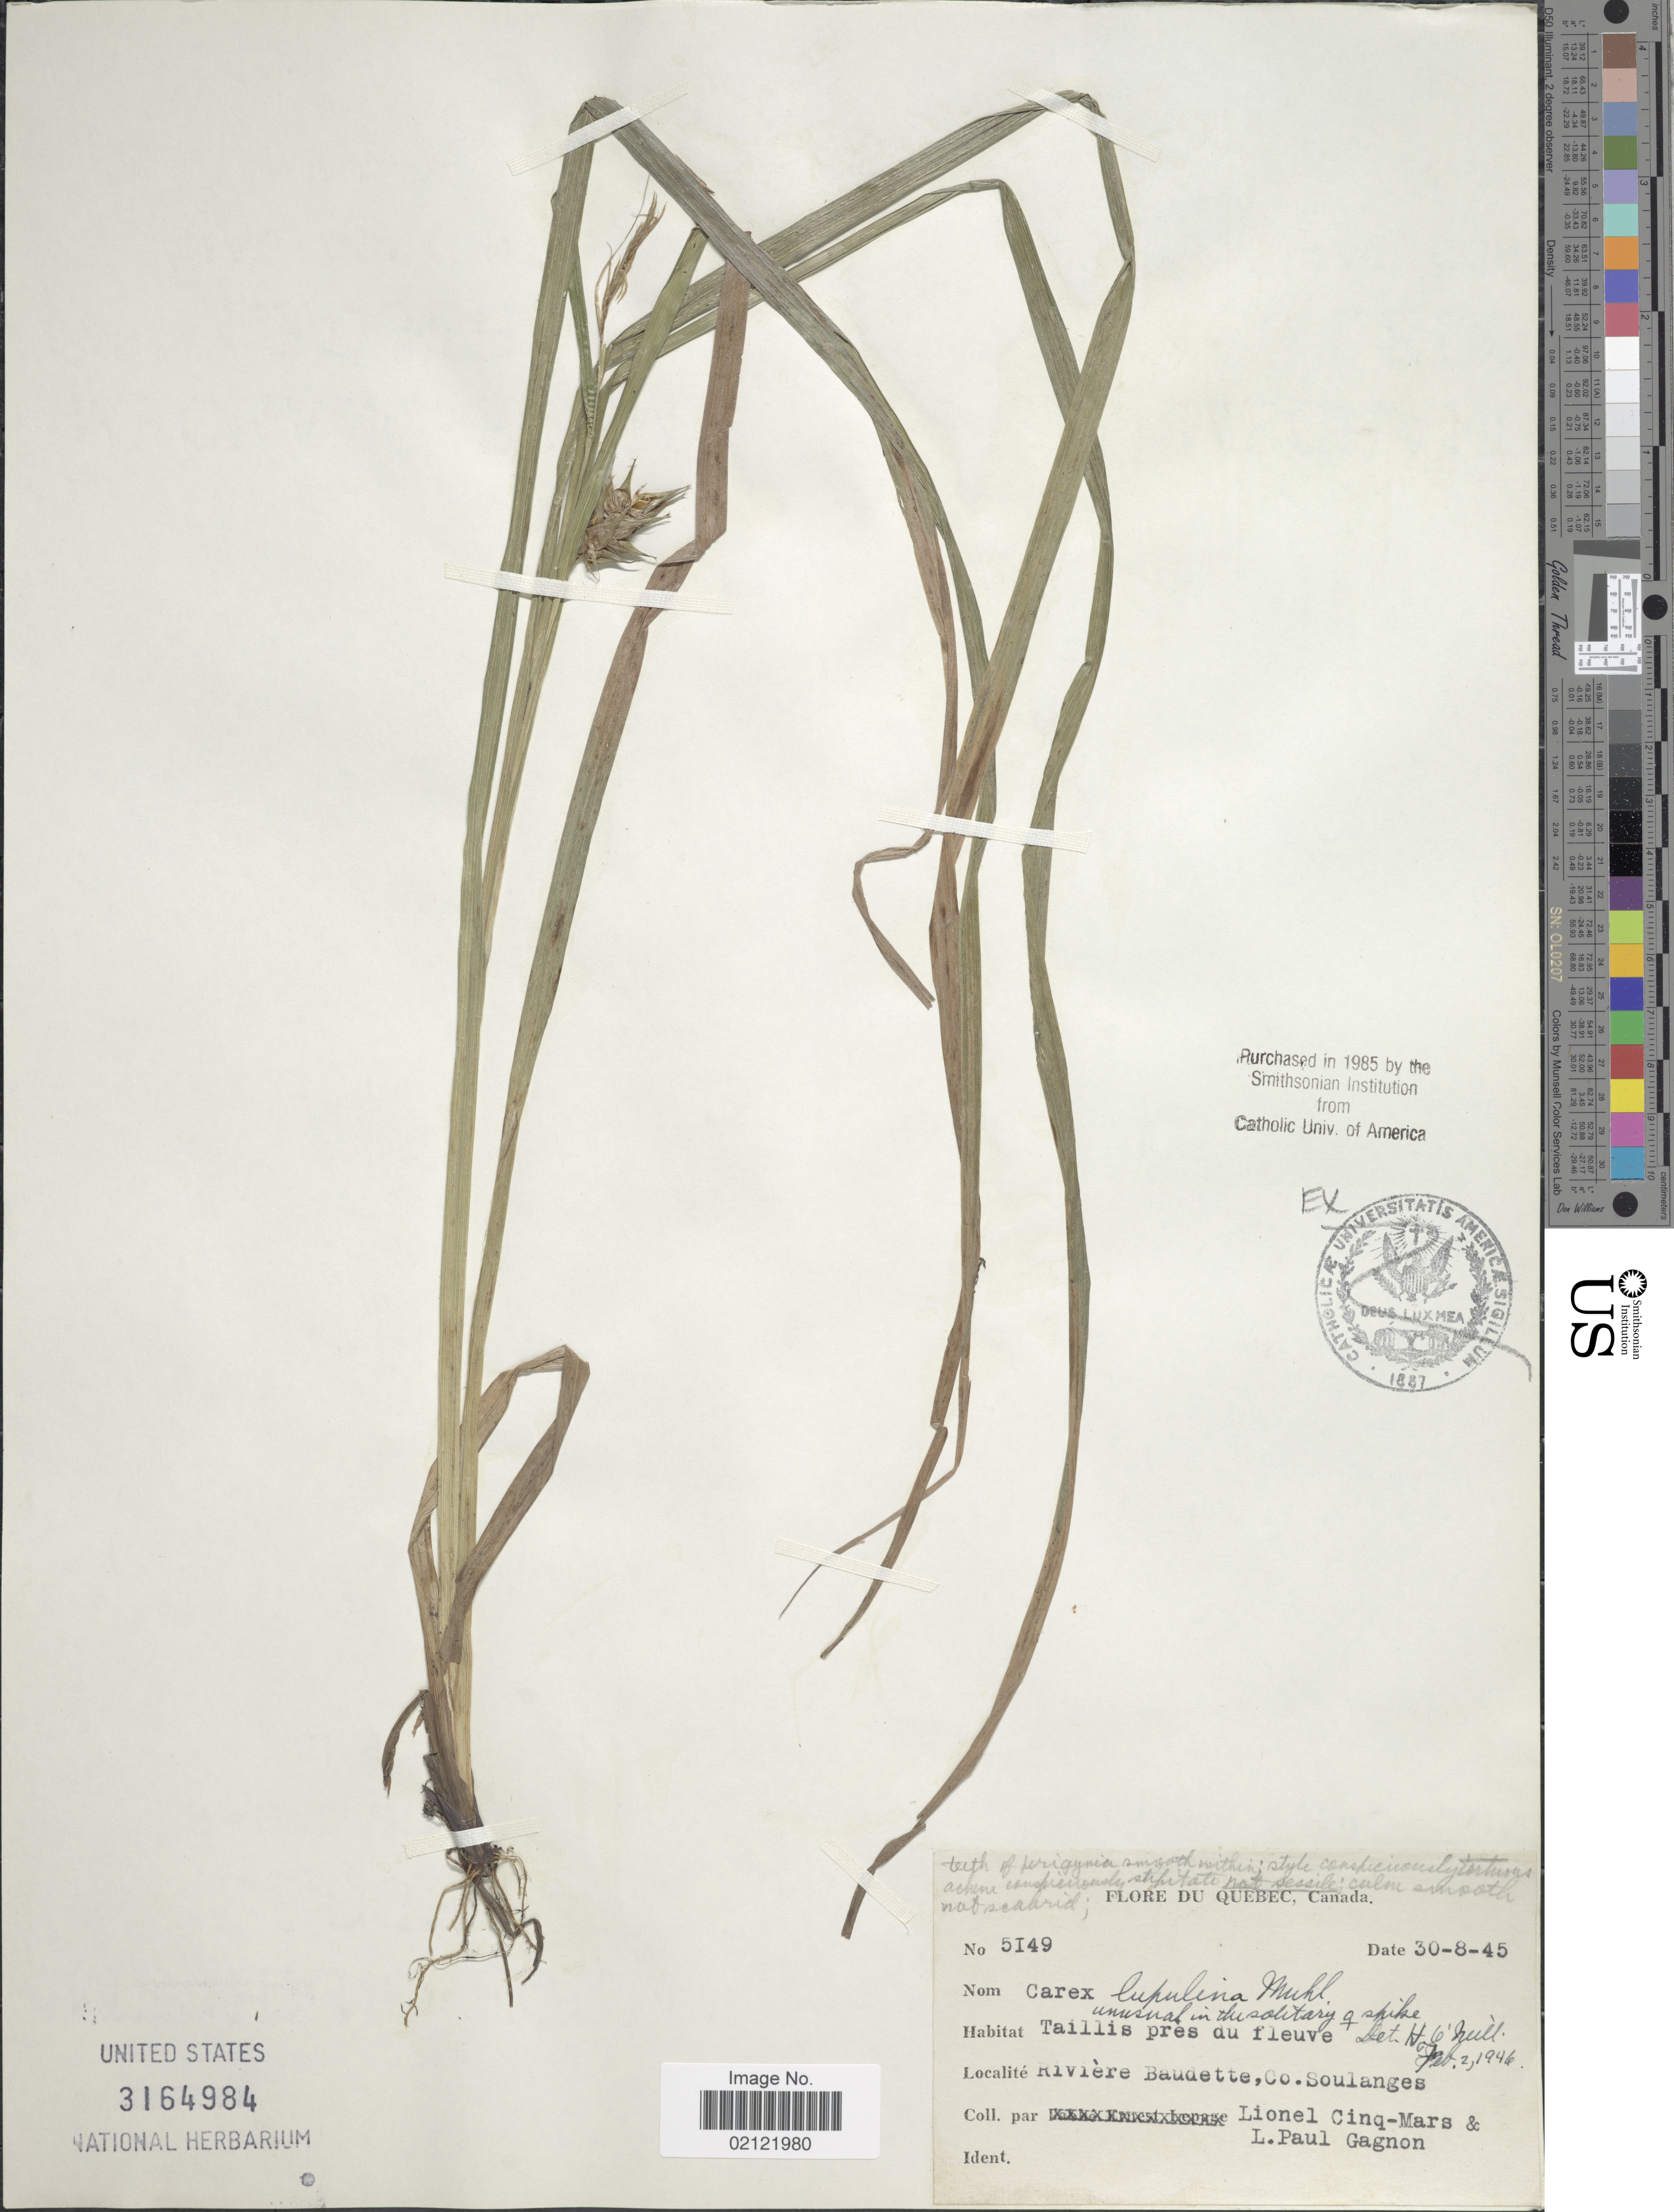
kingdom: Plantae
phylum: Tracheophyta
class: Liliopsida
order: Poales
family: Cyperaceae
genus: Carex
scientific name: Carex lupulina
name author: Muhl. ex Willd.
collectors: L. Cinq-Mars & L. Gagnon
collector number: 5149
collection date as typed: Transcribed d/m/y: 30/8/45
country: Canada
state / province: Quebec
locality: Taillis pres du fleuve. Riviere Baudette, Co. Soulanges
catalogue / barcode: US 3164984